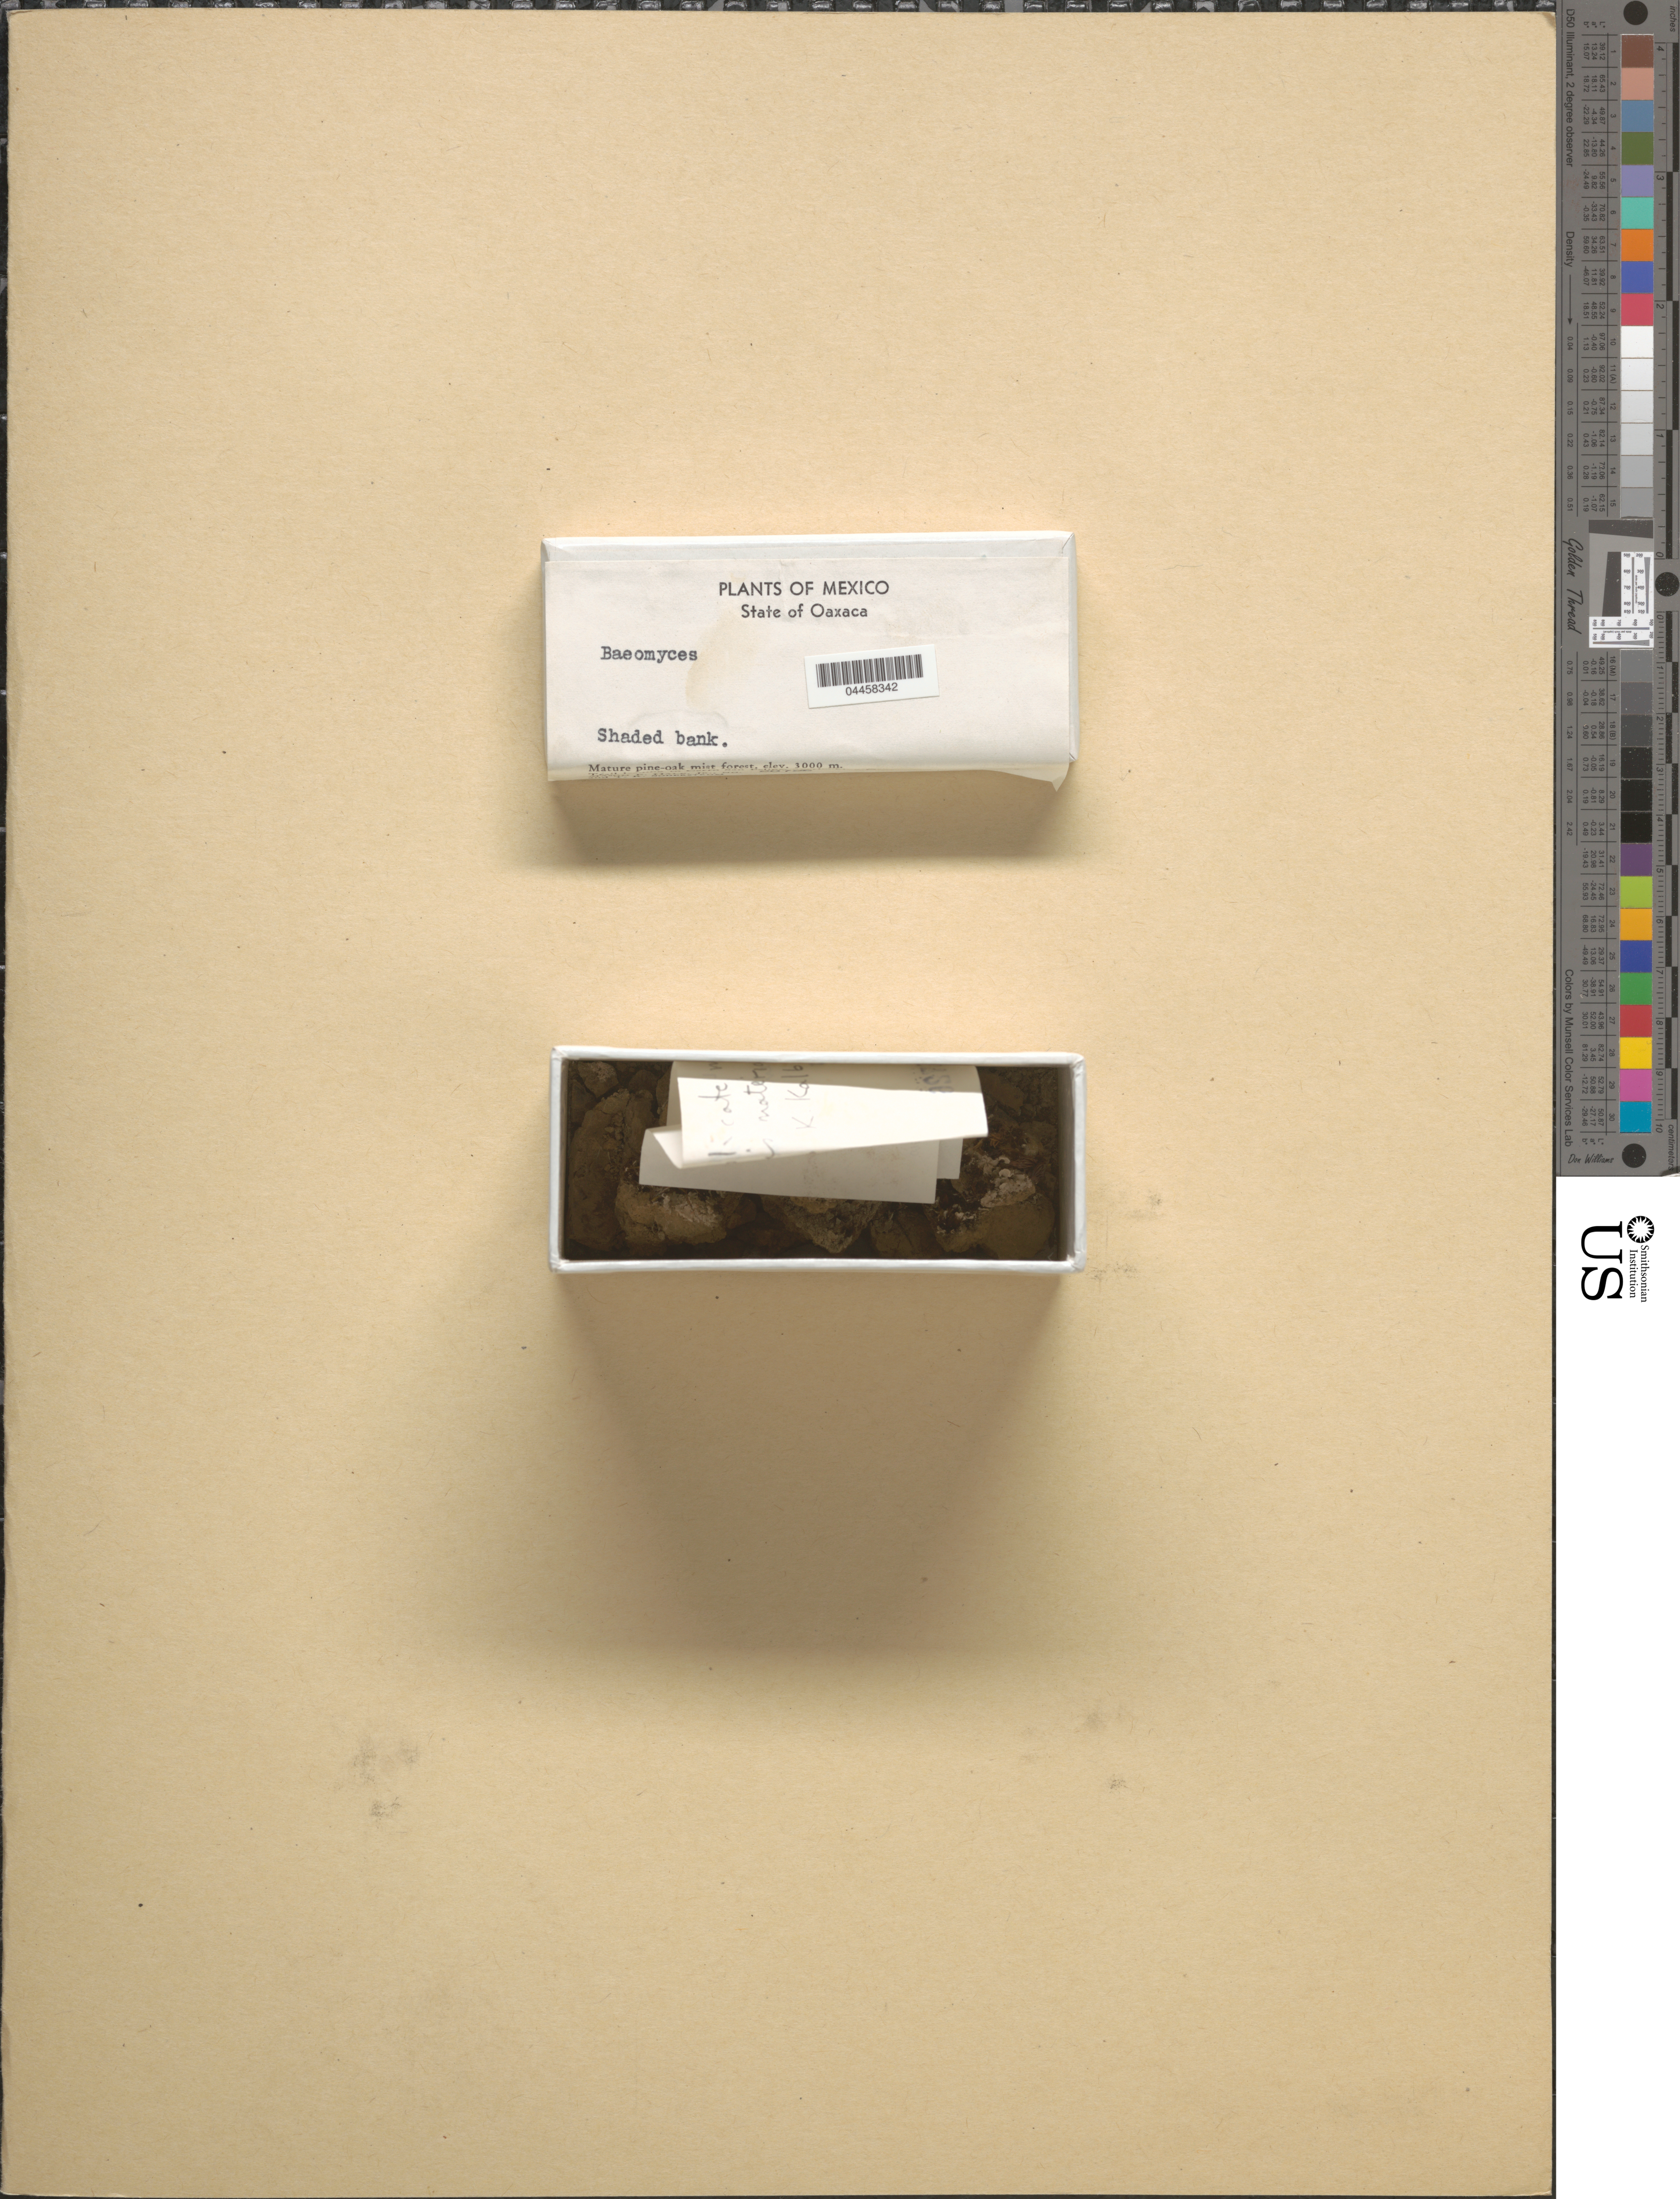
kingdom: Fungi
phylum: Ascomycota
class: Lecanoromycetes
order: Baeomycetales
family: Baeomycetaceae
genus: Baeomyces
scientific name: Baeomyces sp.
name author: Pers.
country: Mexico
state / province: Oaxaca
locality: [illegible text].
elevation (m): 3000